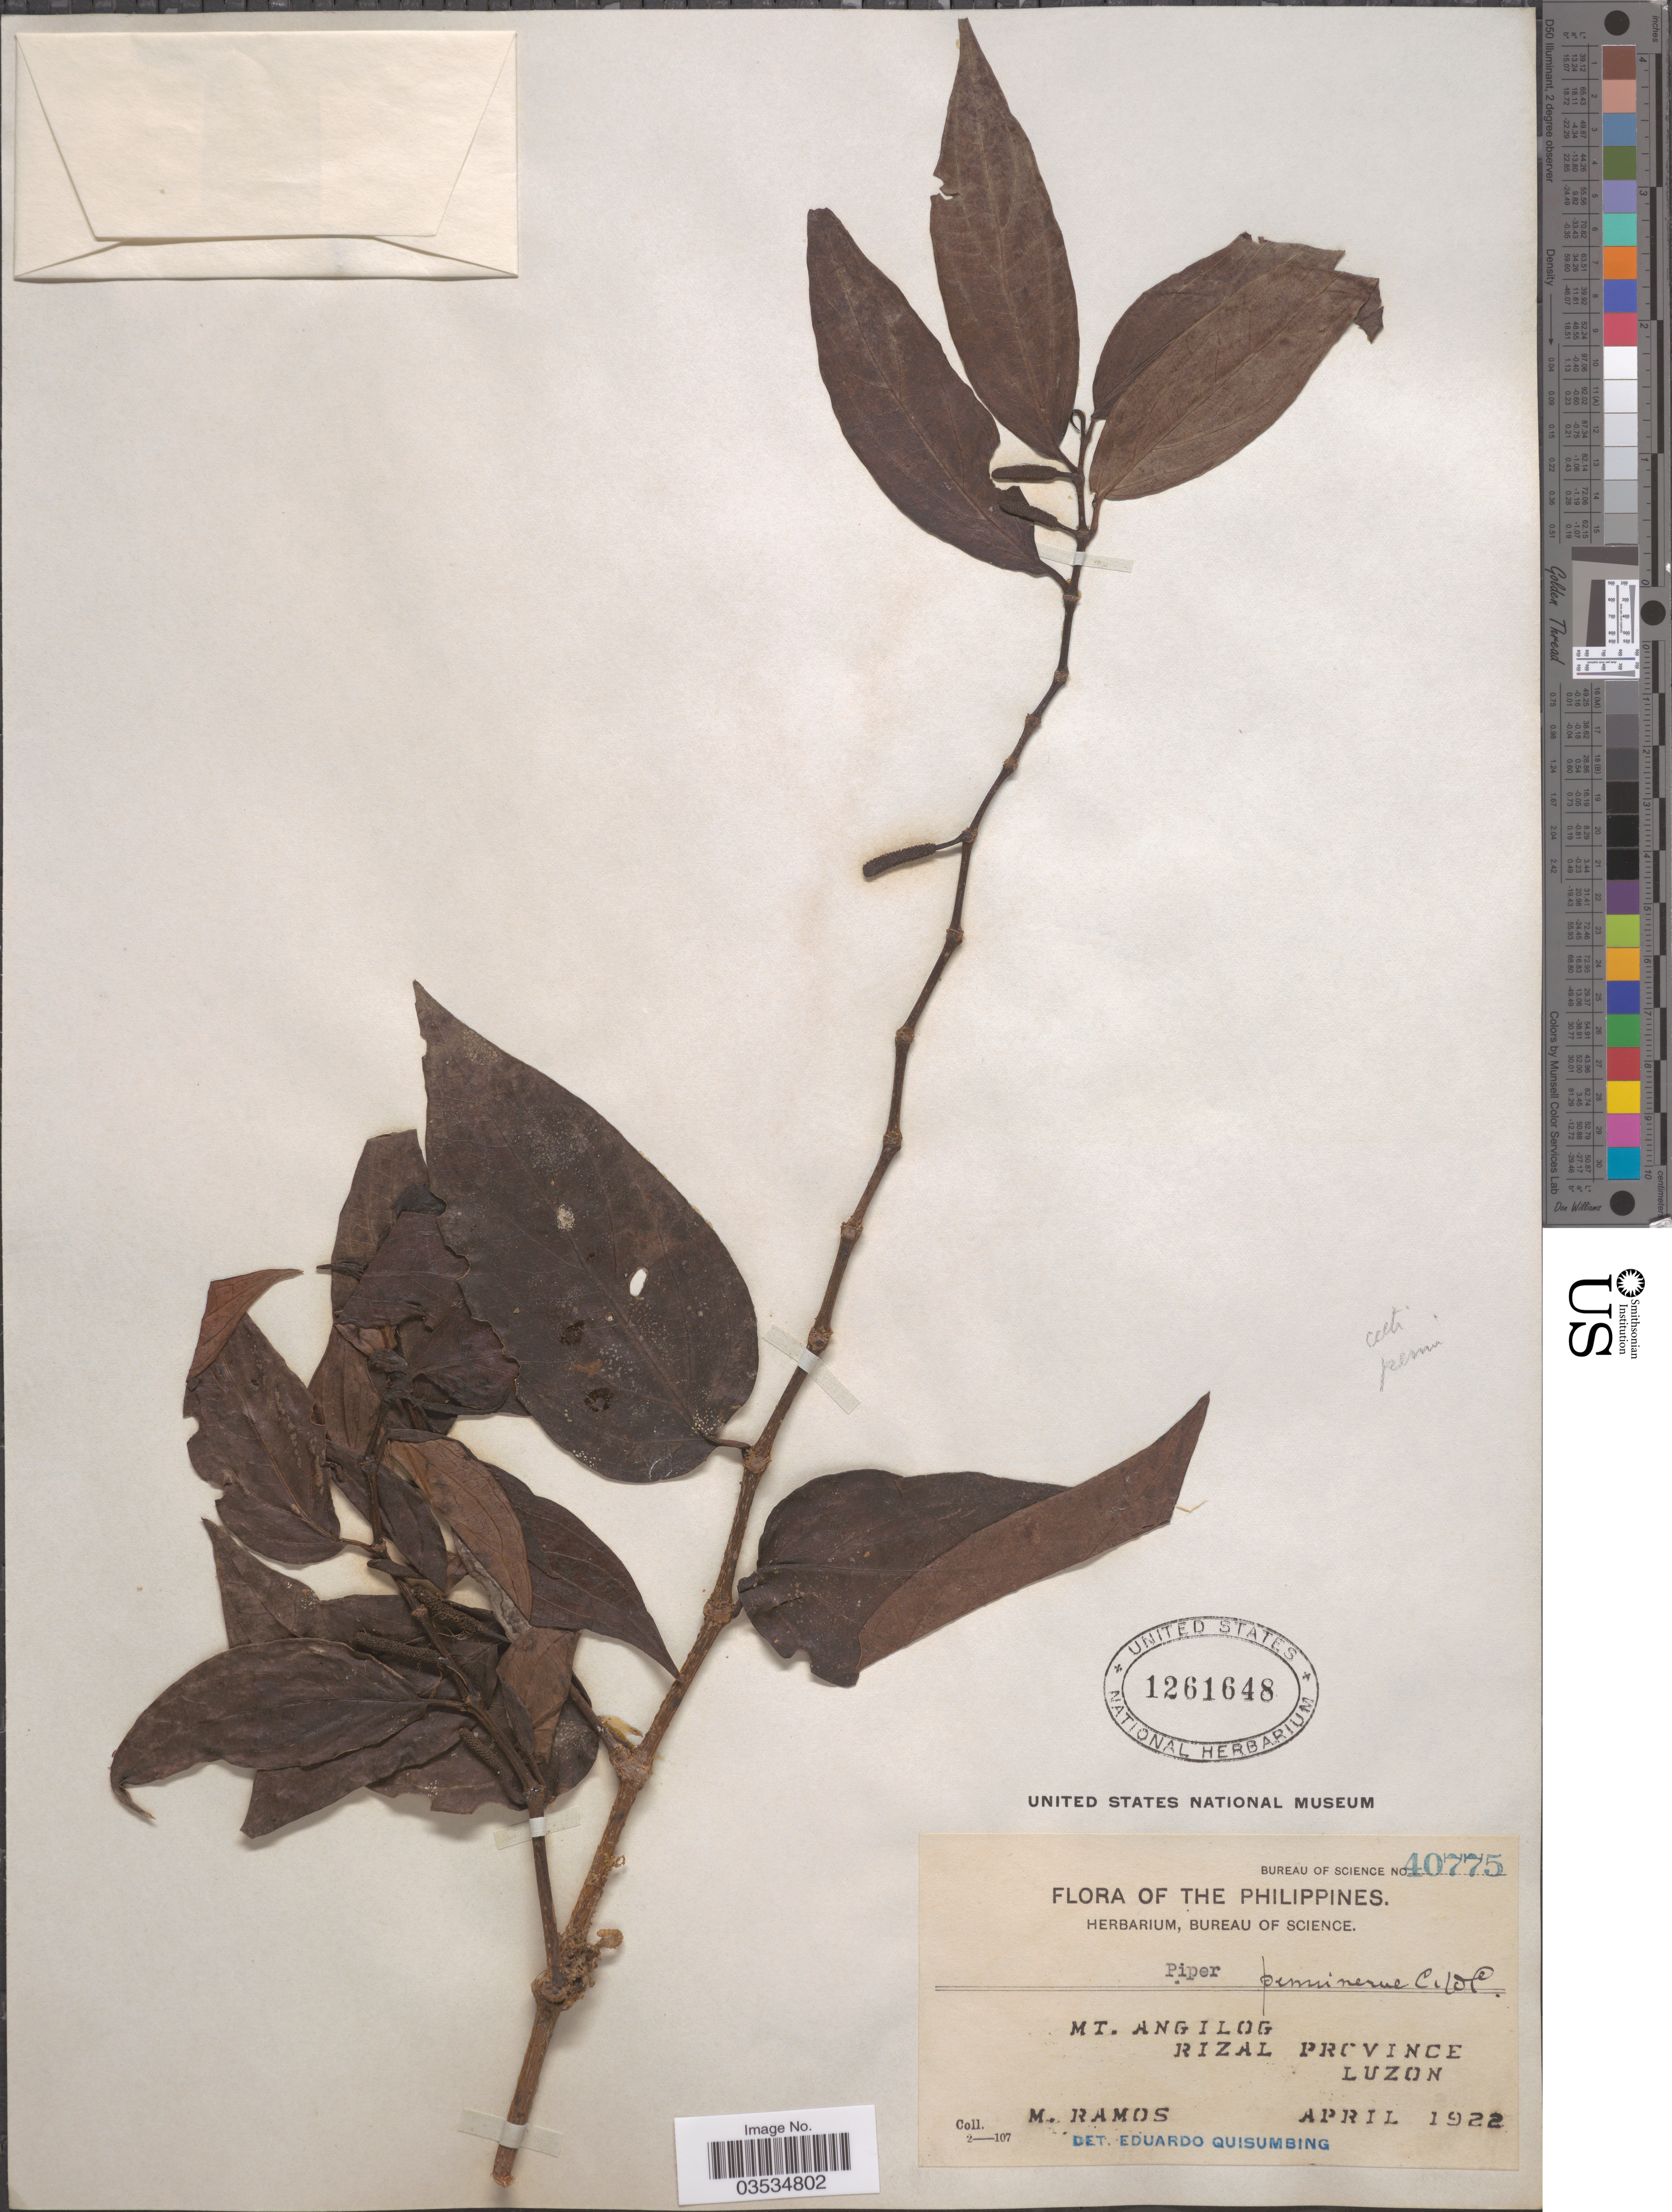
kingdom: Plantae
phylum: Tracheophyta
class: Magnoliopsida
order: Piperales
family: Piperaceae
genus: Piper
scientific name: Piper penninerve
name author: C. DC.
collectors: M. Ramos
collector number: Bureau of Science 40775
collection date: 1922-04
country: Philippines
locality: Mt. Angilog. Rizal Province. Luzon.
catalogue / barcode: US 1261648